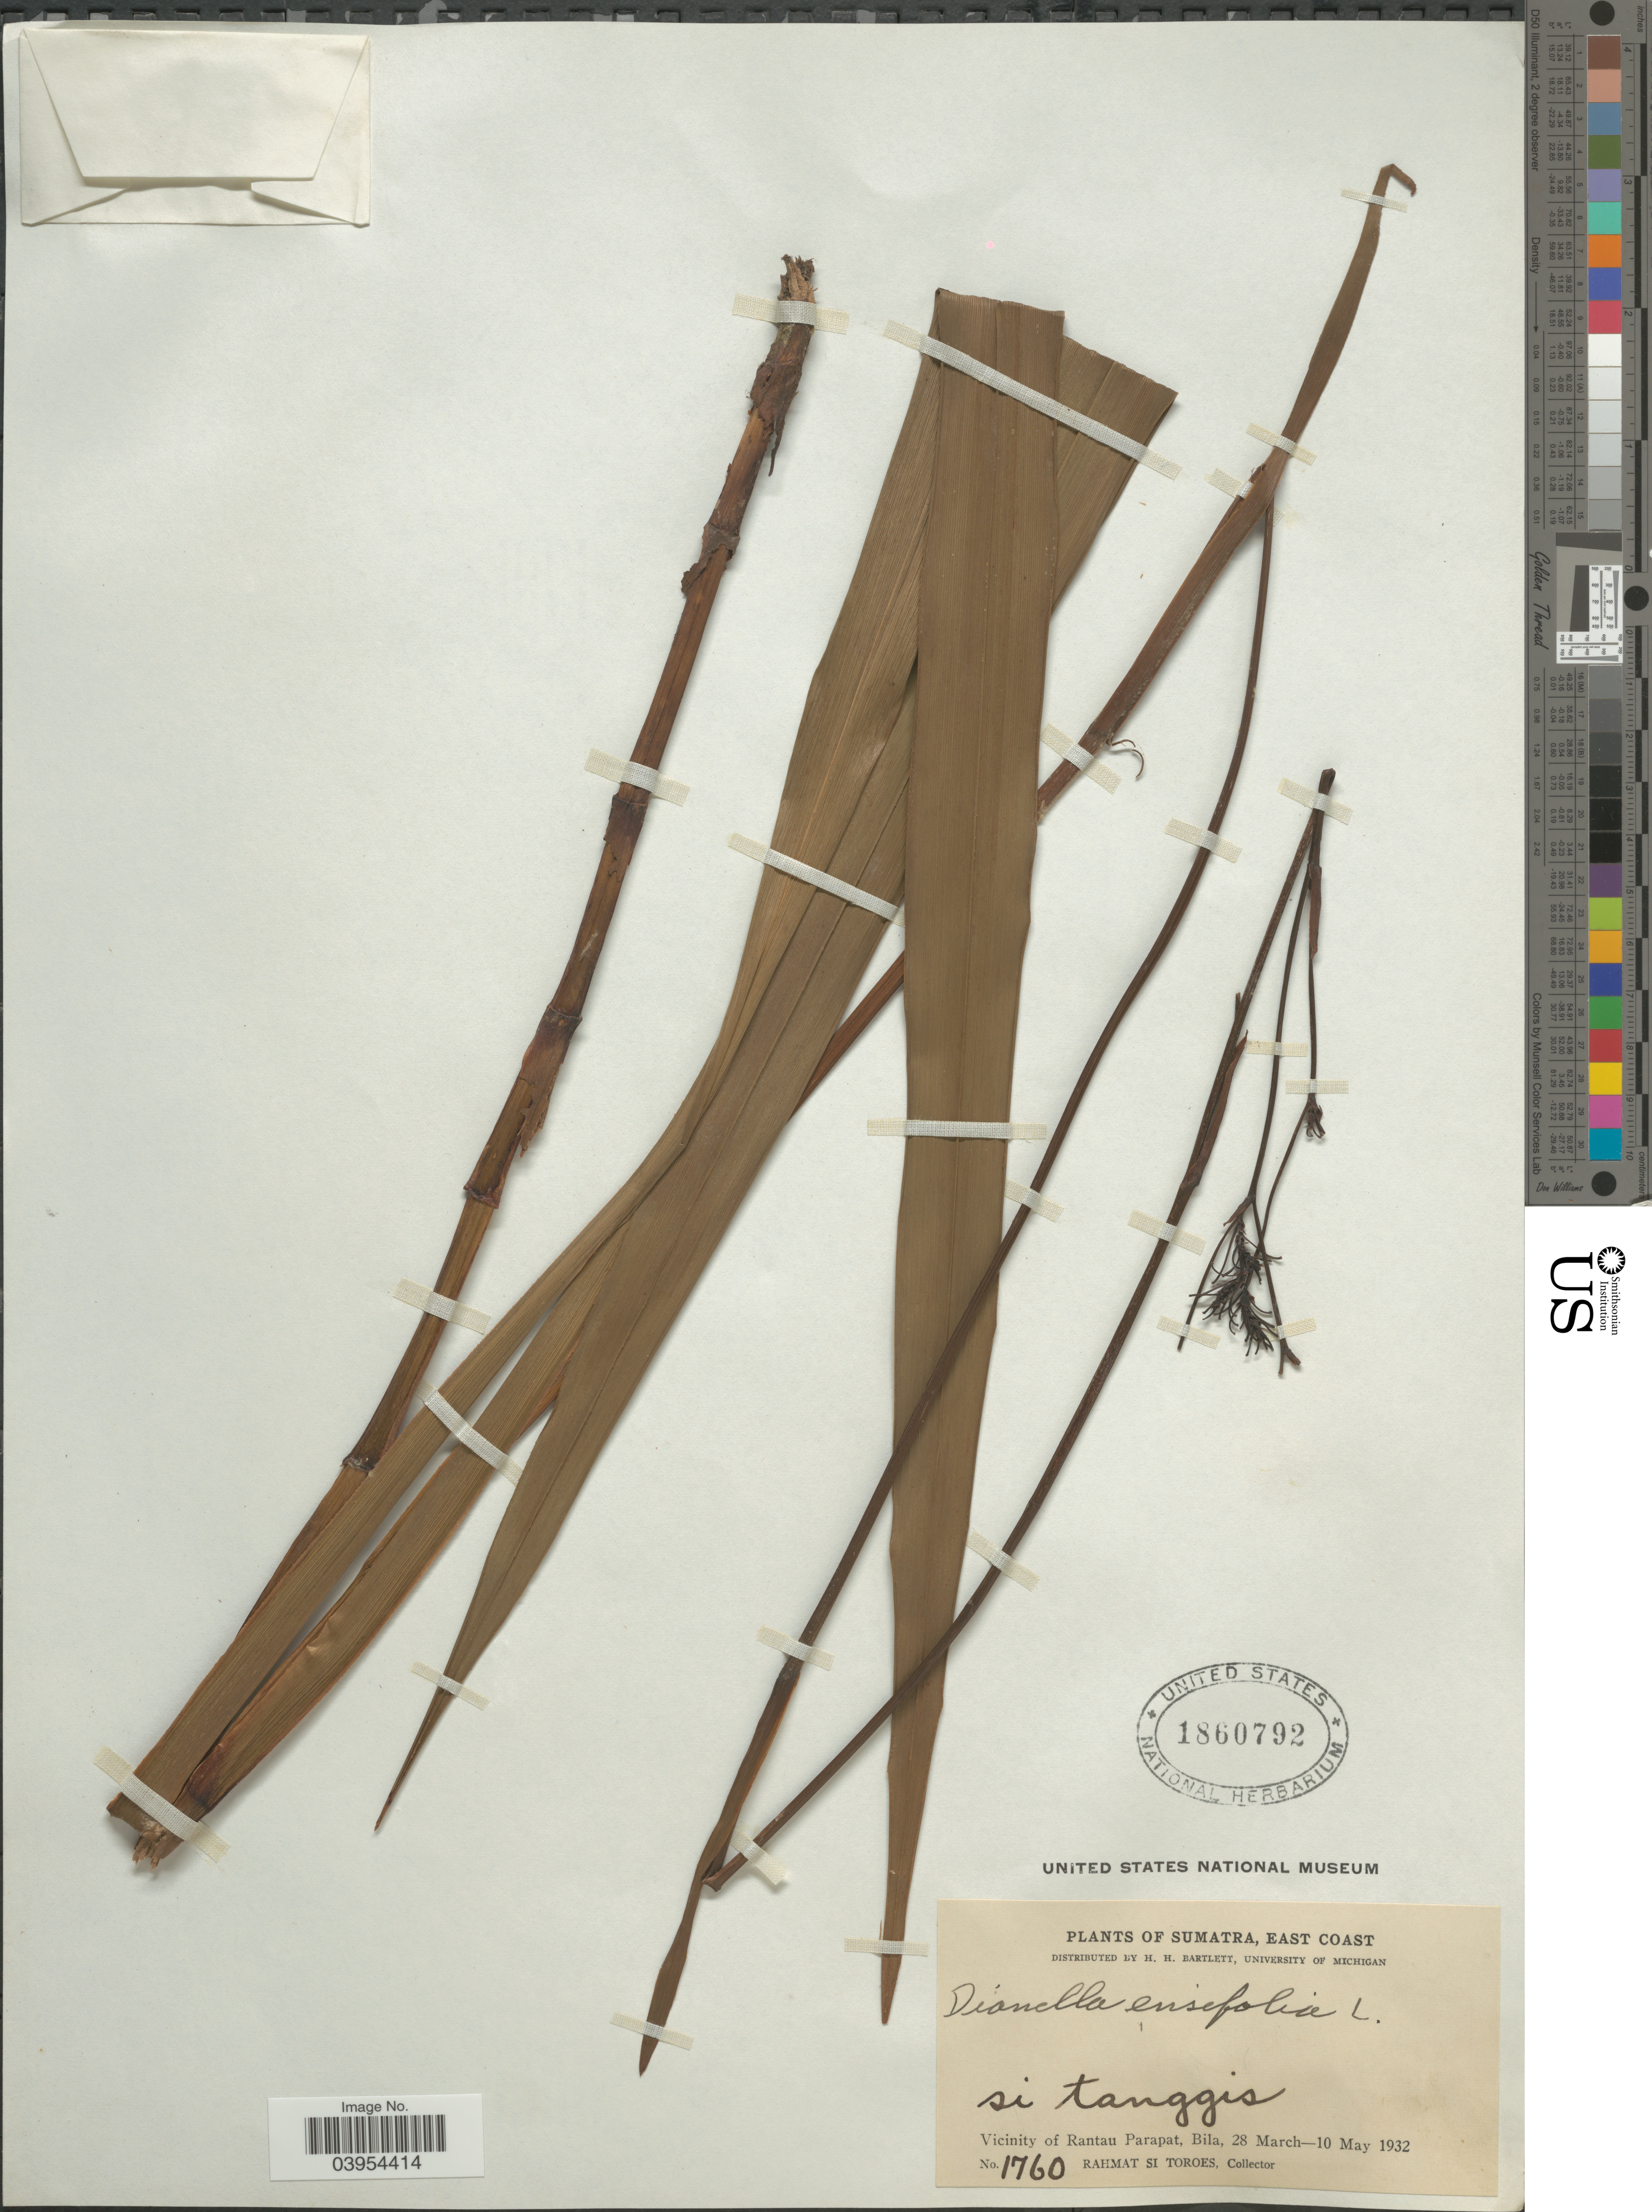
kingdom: Plantae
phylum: Tracheophyta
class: Liliopsida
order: Asparagales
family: Asphodelaceae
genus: Dianella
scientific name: Dianella ensifolia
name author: (L.) DC.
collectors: Rahmat Si Boeea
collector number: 1760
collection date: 1932-03-28/1932-05-10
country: Indonesia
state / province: Sumatra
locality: East Coast. Vicinity of Rantau Parapat, Bila.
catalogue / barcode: US 1860792